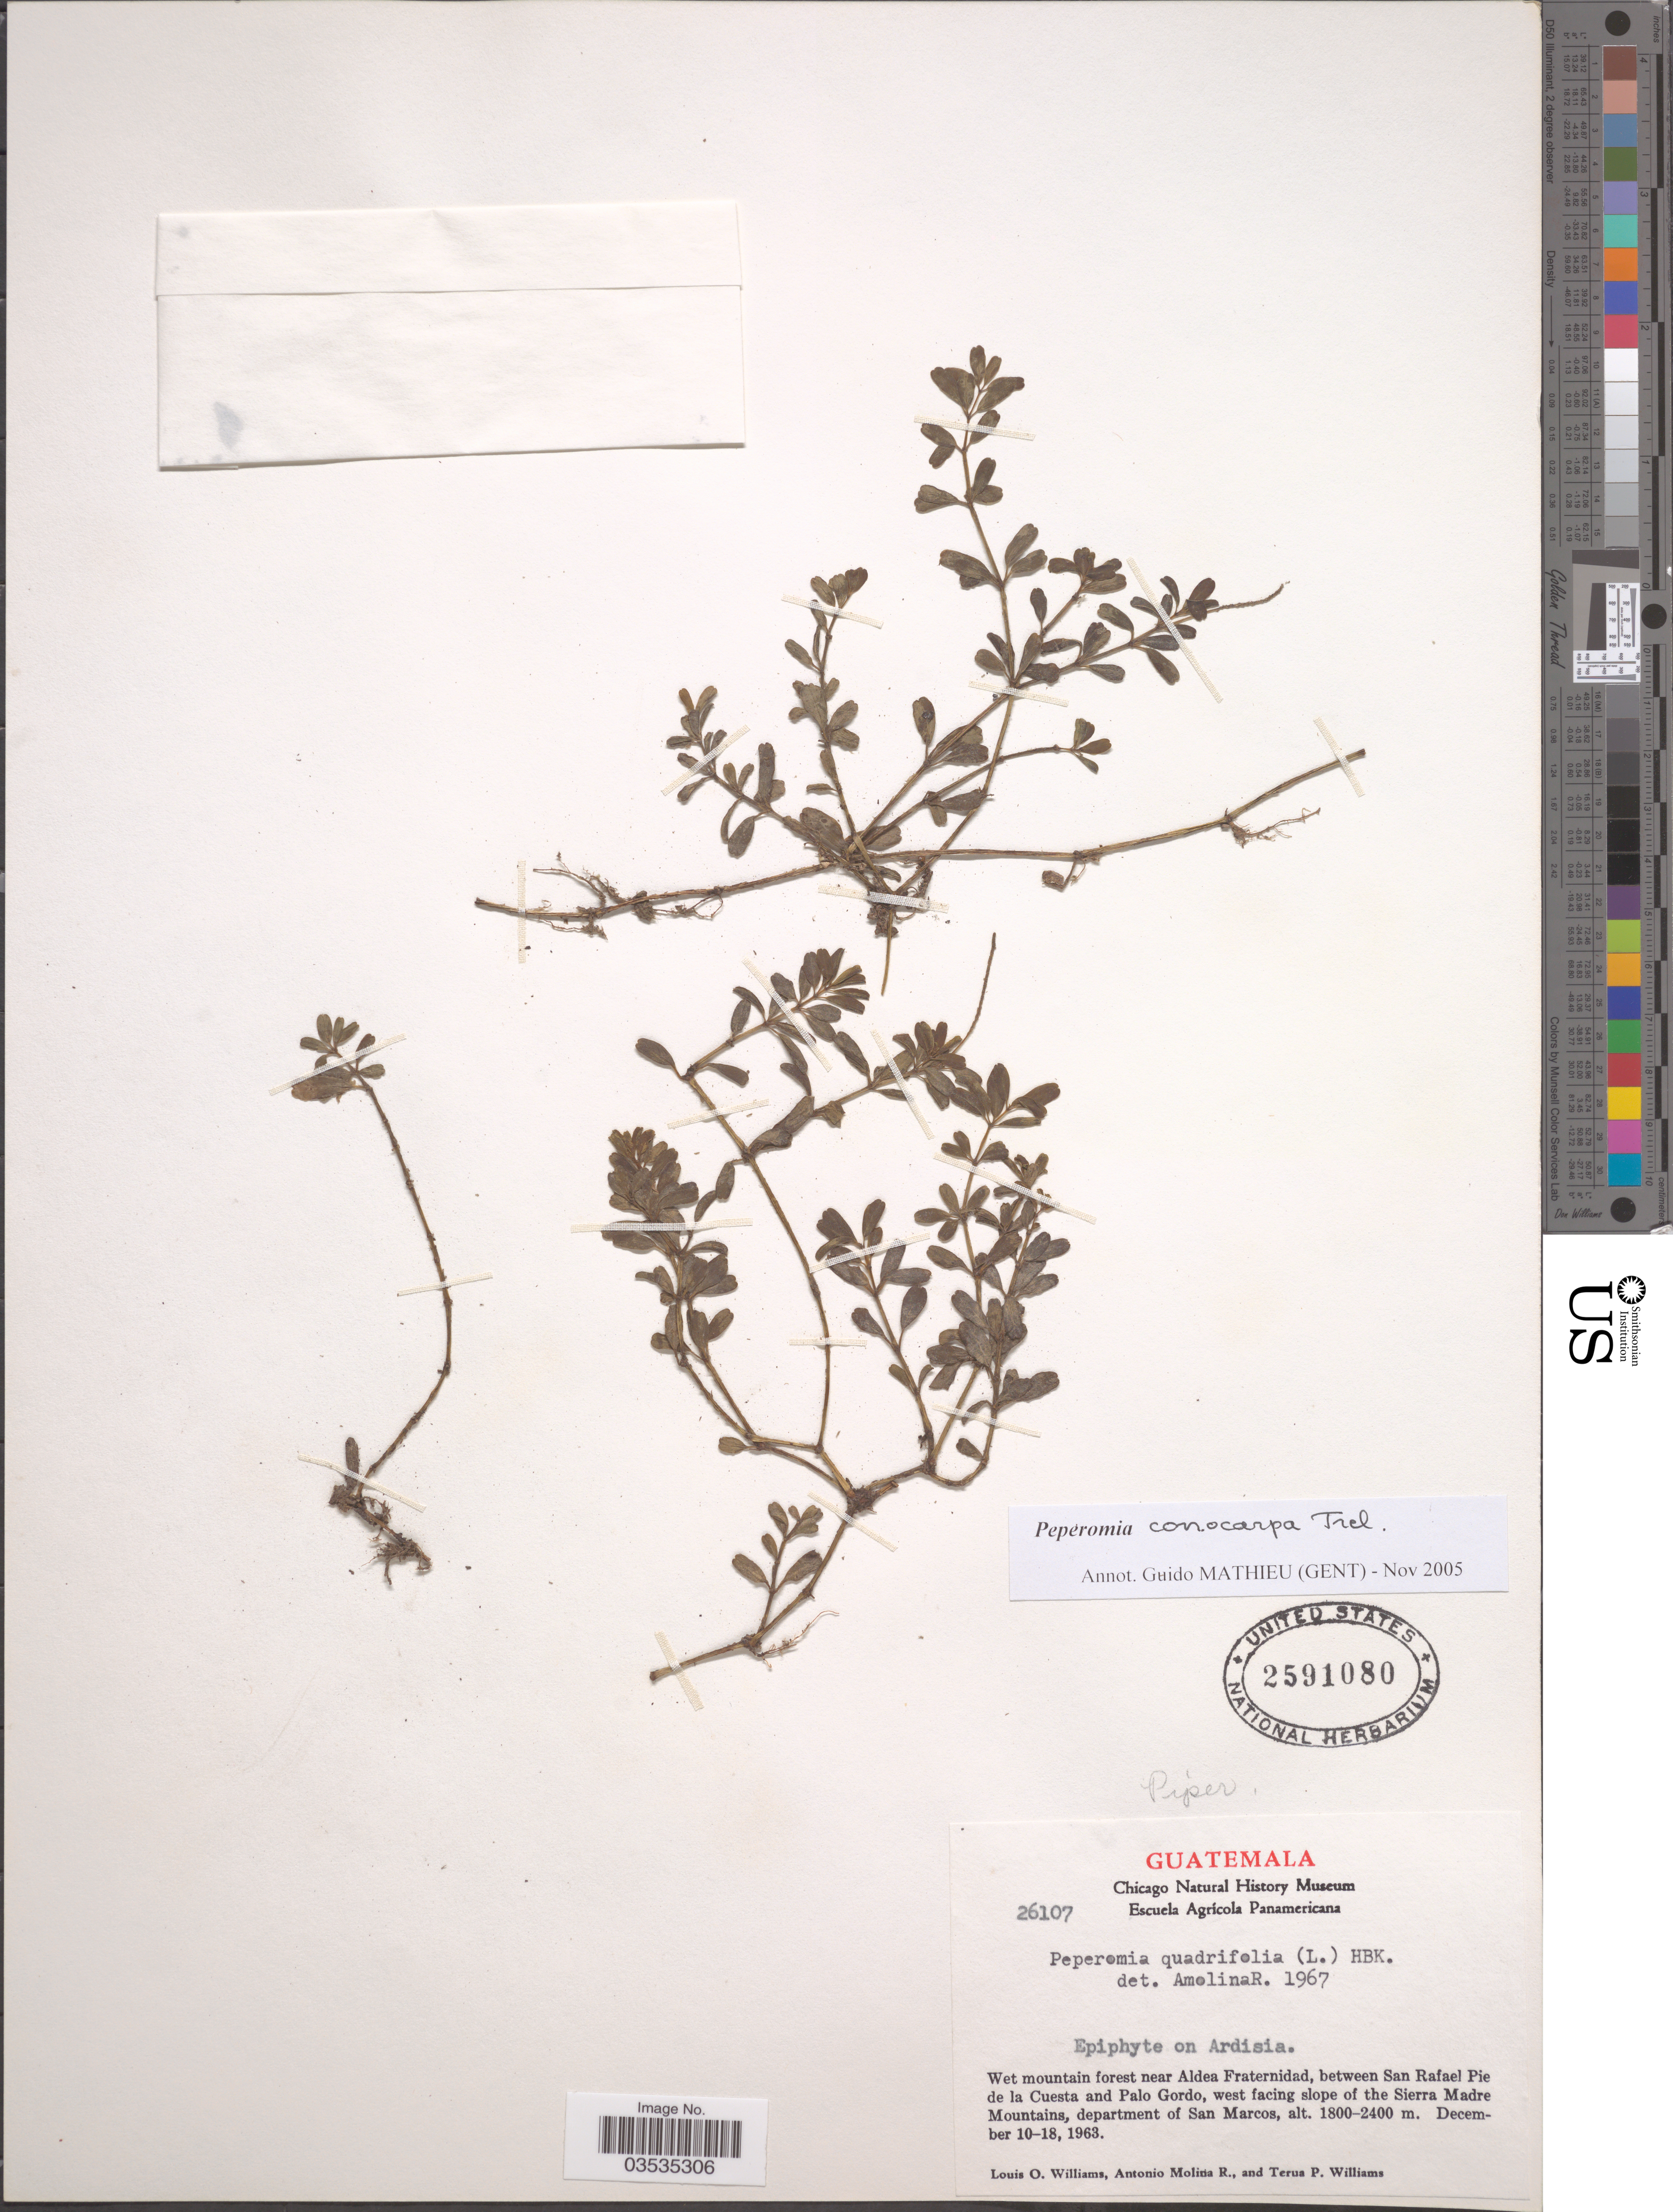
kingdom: Plantae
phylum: Tracheophyta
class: Magnoliopsida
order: Piperales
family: Piperaceae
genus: Peperomia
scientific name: Peperomia conocarpa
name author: Trel. in Yunck.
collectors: L. O. Williams, A. Molina R. & T. Williams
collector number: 26107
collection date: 1963-12-10/1963-12-18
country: Guatemala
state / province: San Marcos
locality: Wet mountain forest near Aldea Fraternidad, between San Rafael Pie de la Cuesta and Palo Gordo, west facing slope of the Sierra Madre Mountains, department of San Marcos.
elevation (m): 1800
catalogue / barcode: US 2591080